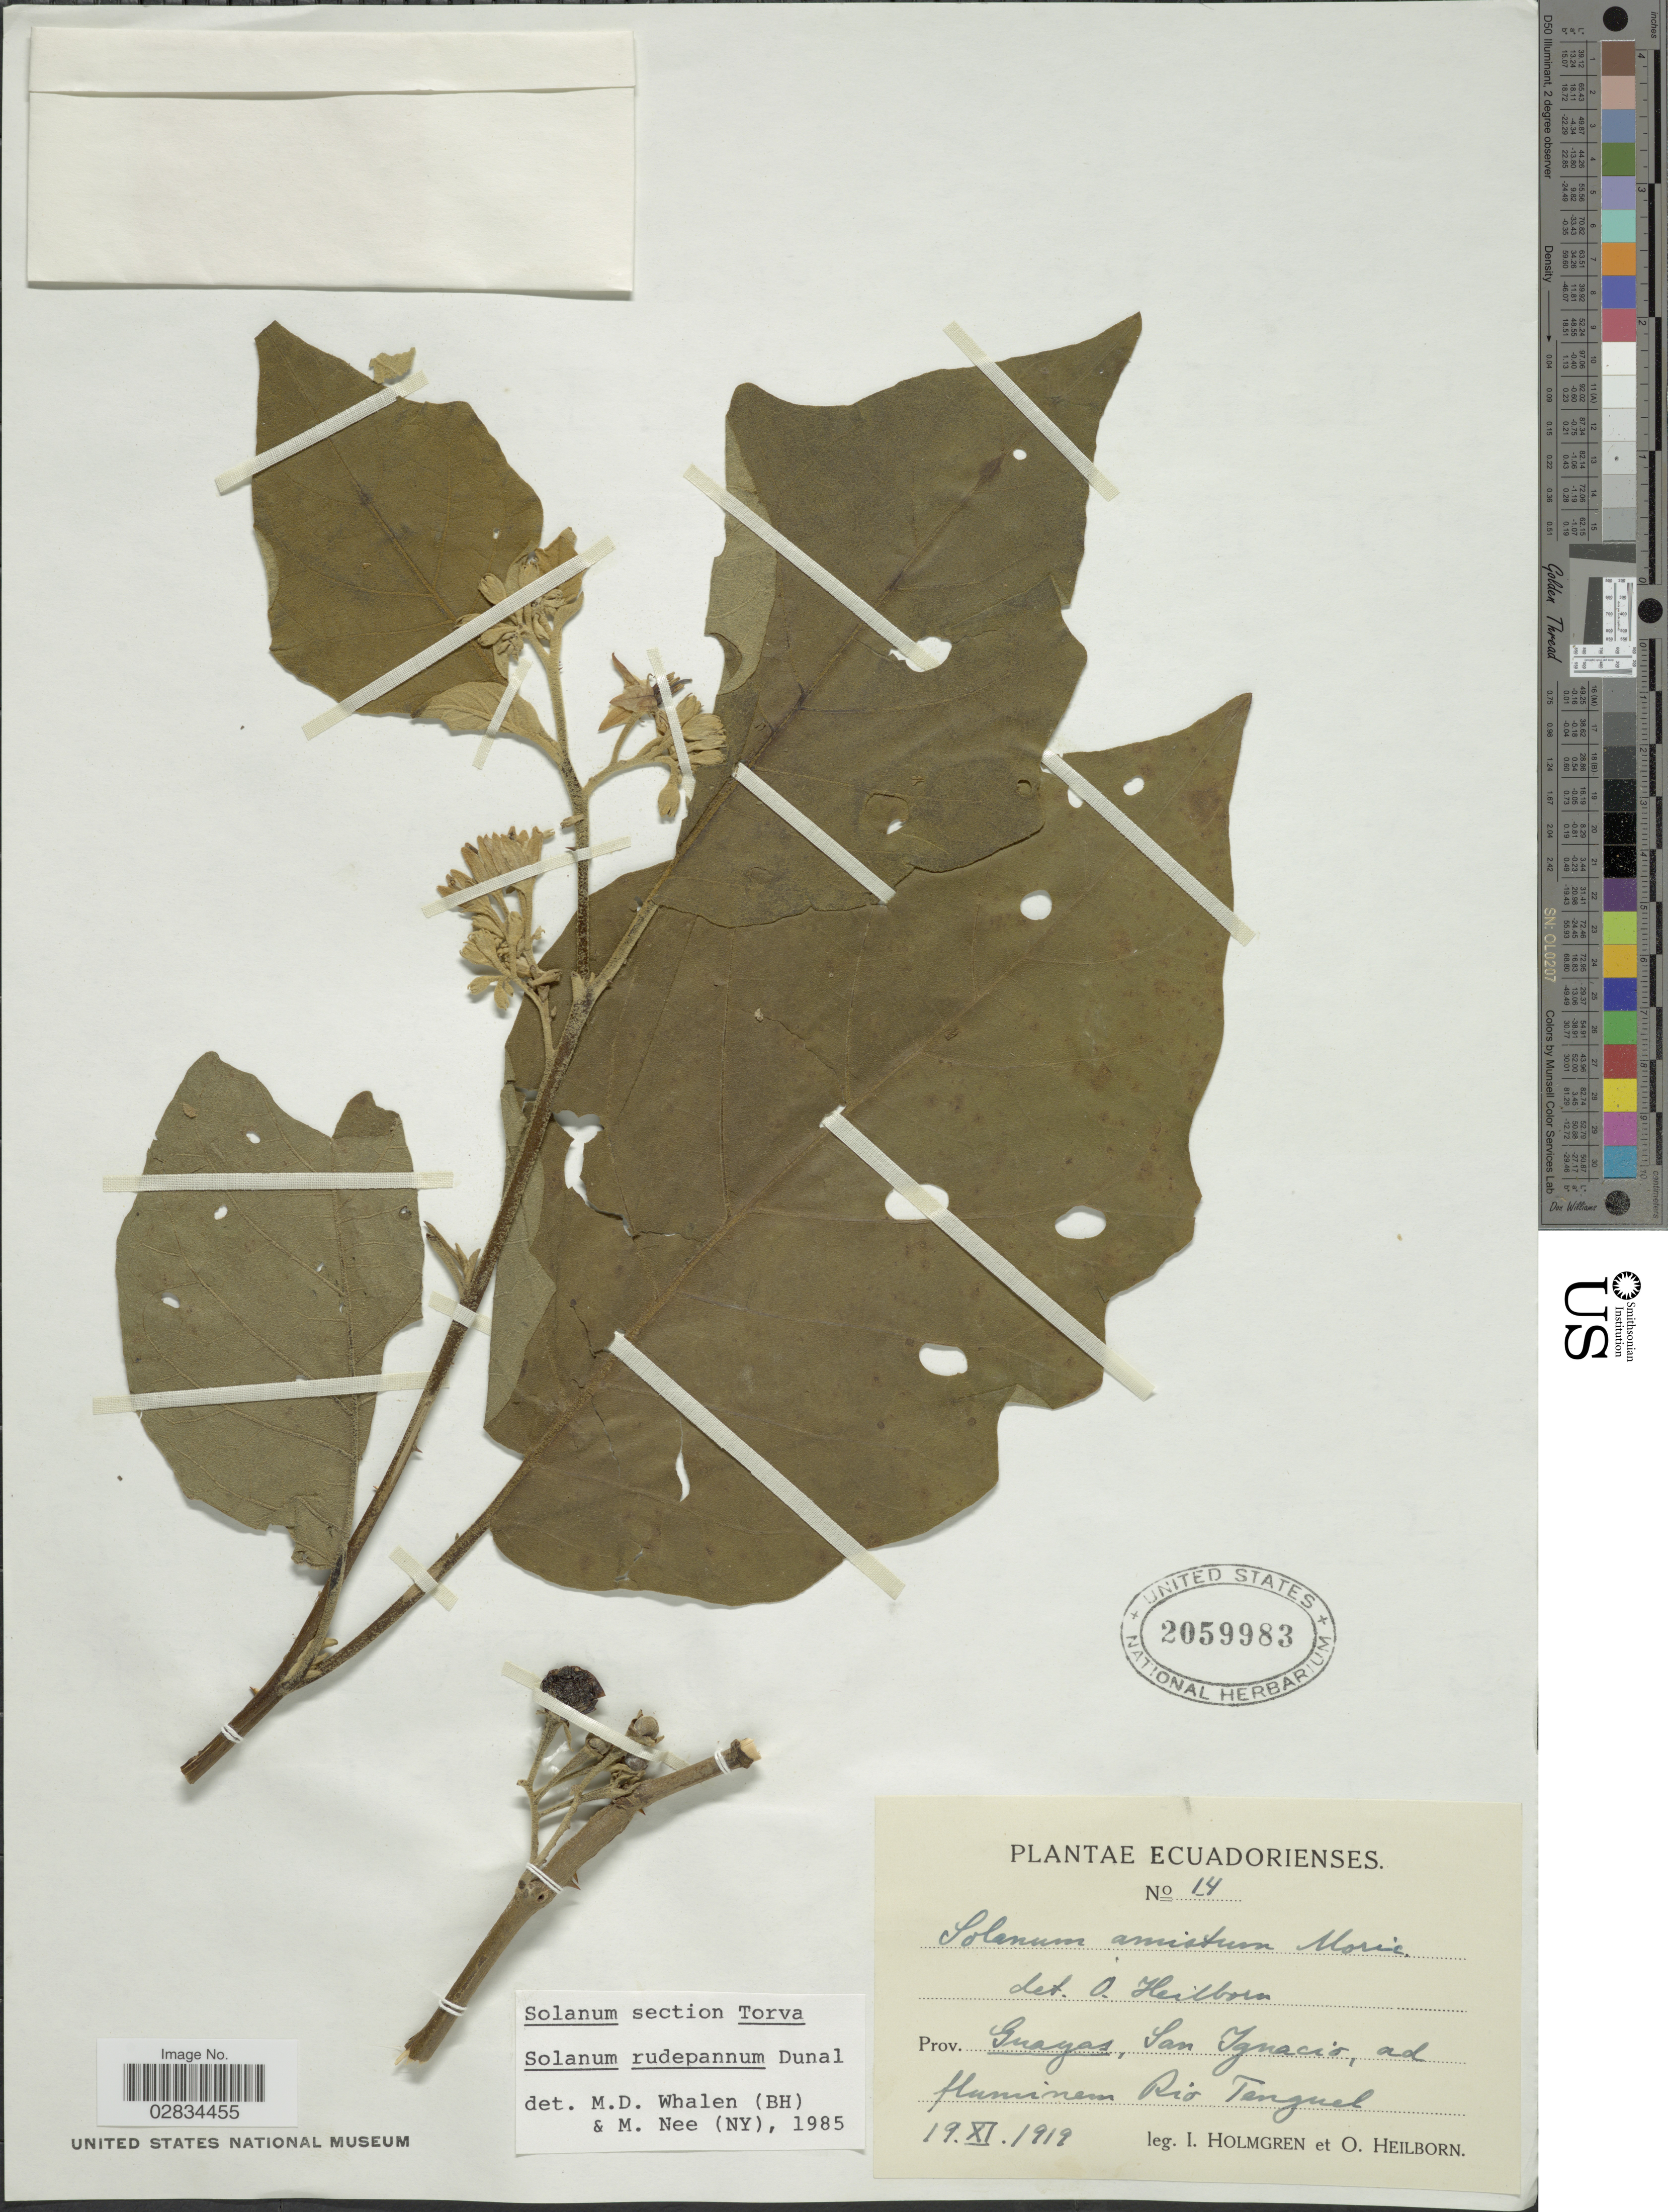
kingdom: Plantae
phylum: Tracheophyta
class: Magnoliopsida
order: Solanales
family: Solanaceae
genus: Solanum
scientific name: Solanum rudepannum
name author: Dunal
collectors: I. Holmgren & O. Heilborn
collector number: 14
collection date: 1919-11-19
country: Ecuador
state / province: Guayas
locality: Prov. Guayas, San Ignacio, ad fluminem Rio Tanguel.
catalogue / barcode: US 2059983